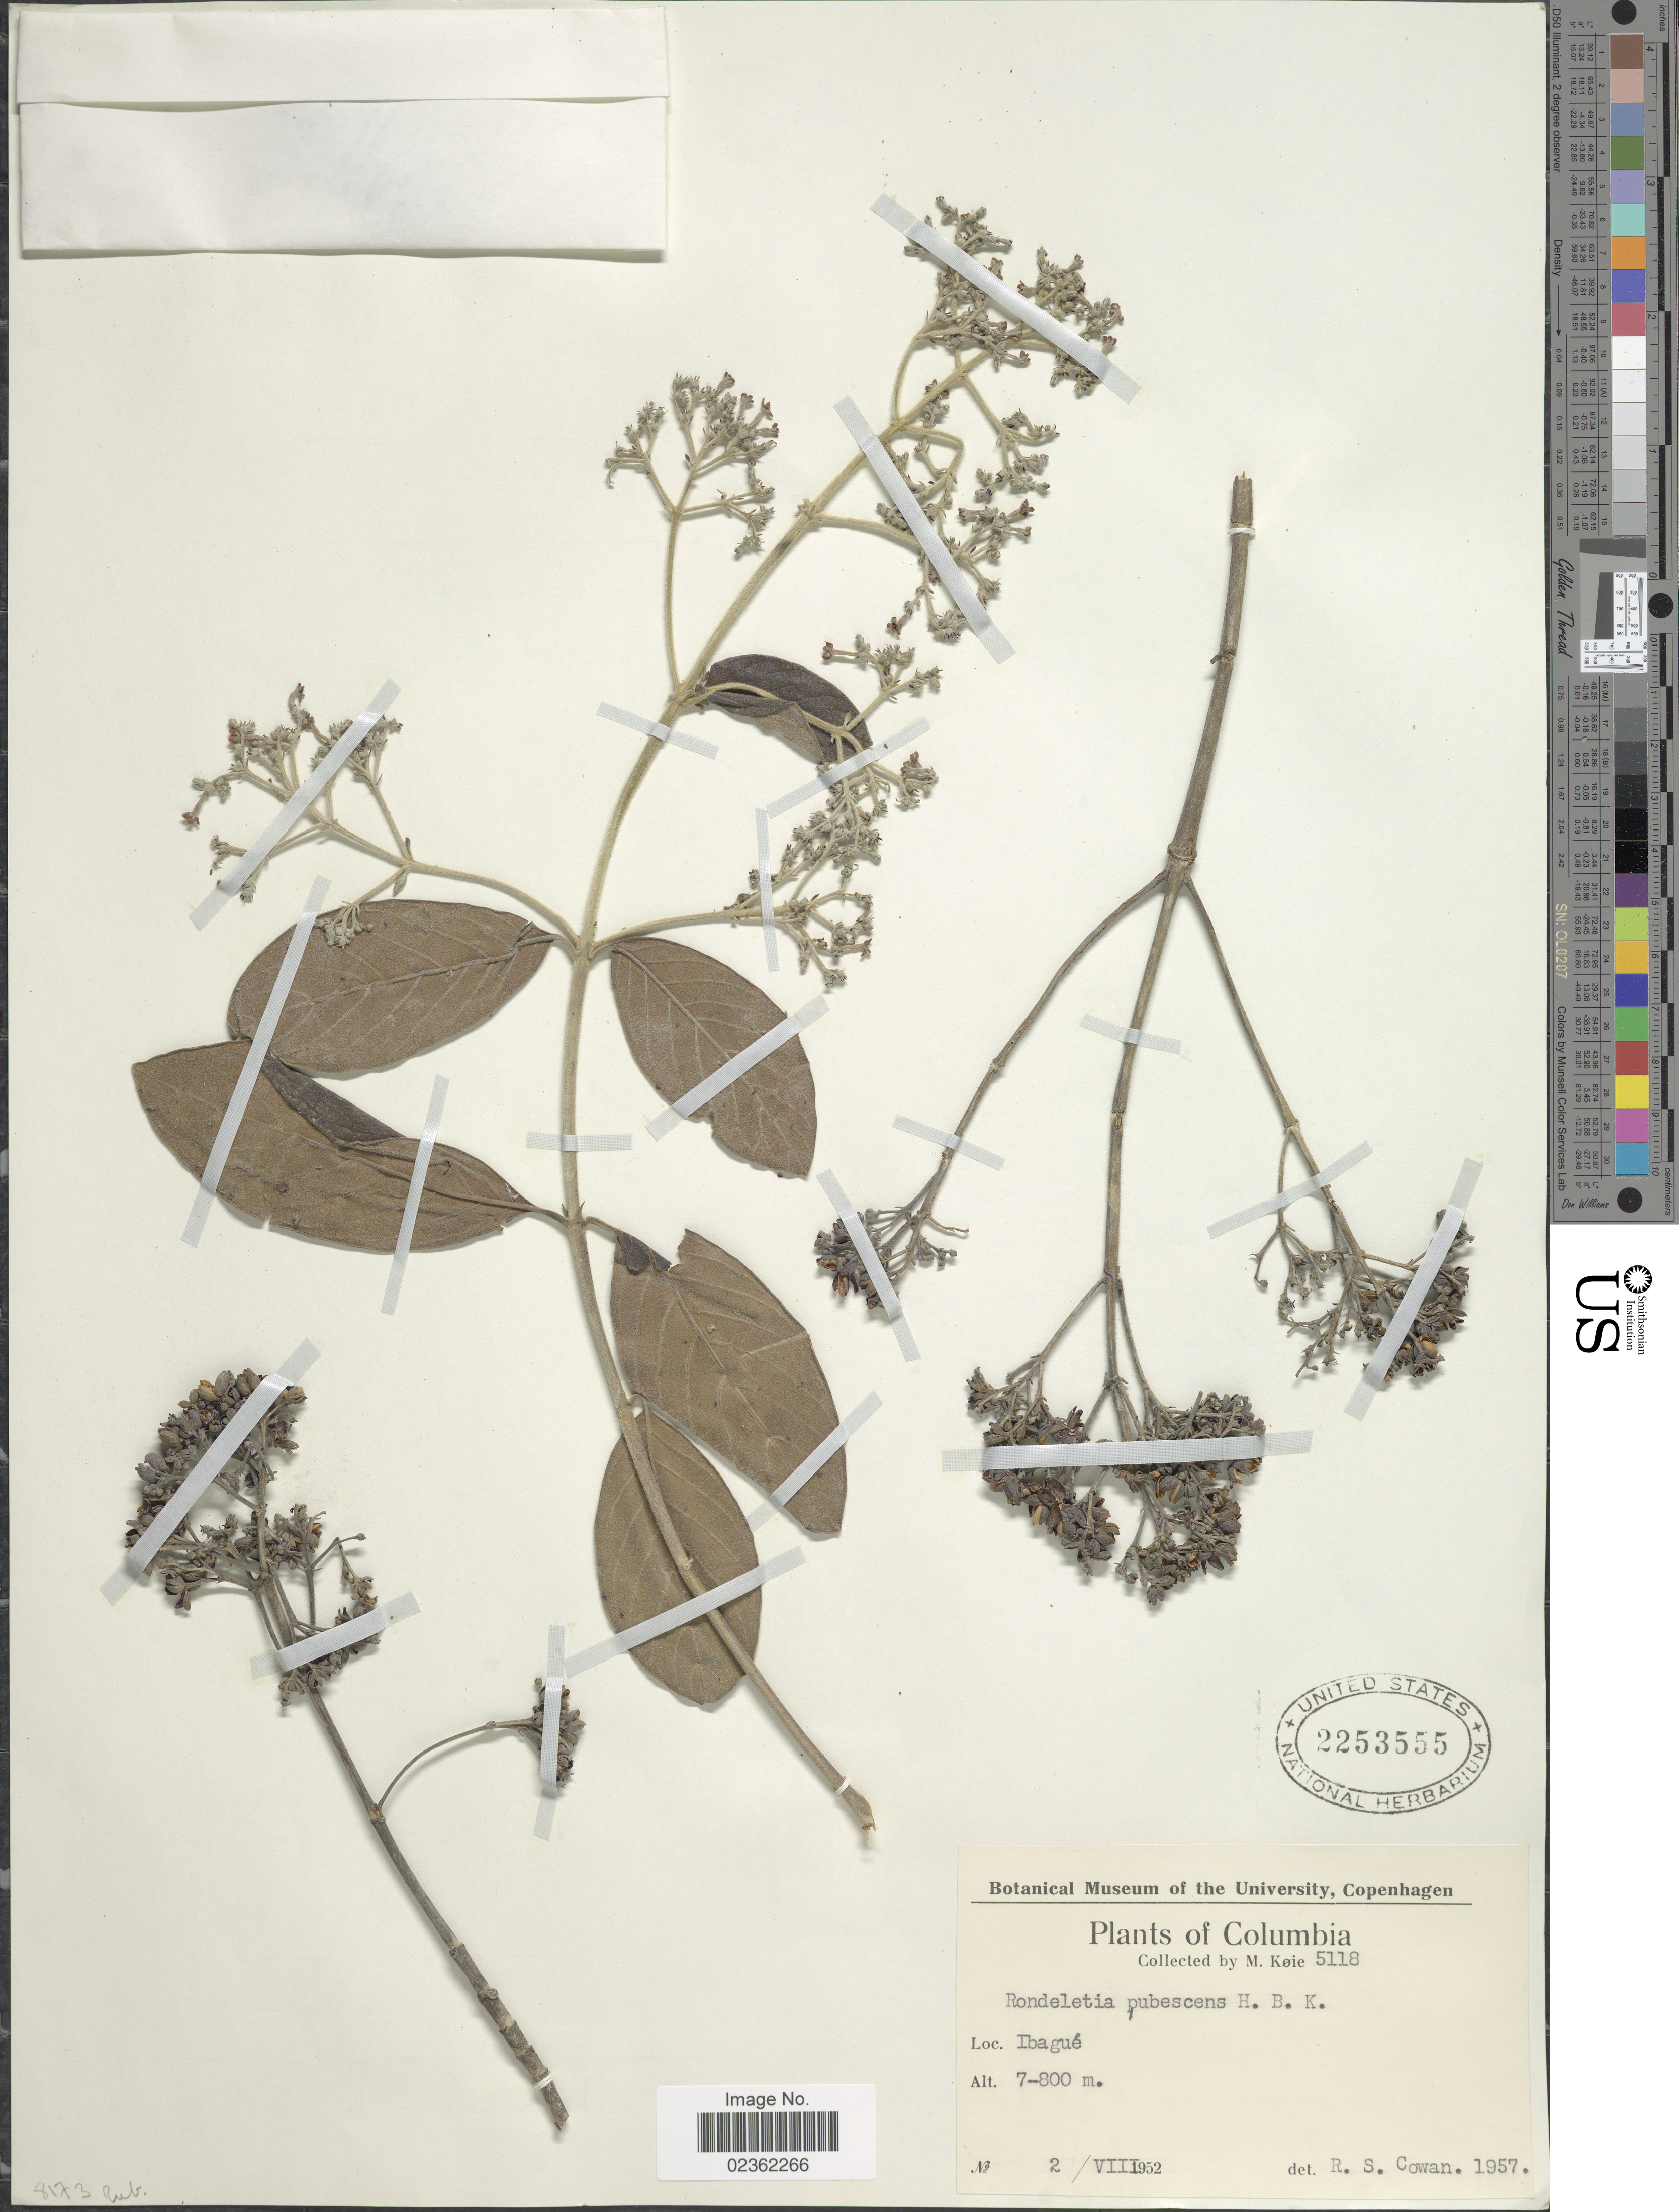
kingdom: Plantae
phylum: Tracheophyta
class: Magnoliopsida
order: Gentianales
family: Rubiaceae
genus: Rondeletia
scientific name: Rondeletia pubescens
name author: Kunth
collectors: M. Köie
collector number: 5118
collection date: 1952-08-02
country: Colombia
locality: Ibague.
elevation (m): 700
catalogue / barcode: US 2253555